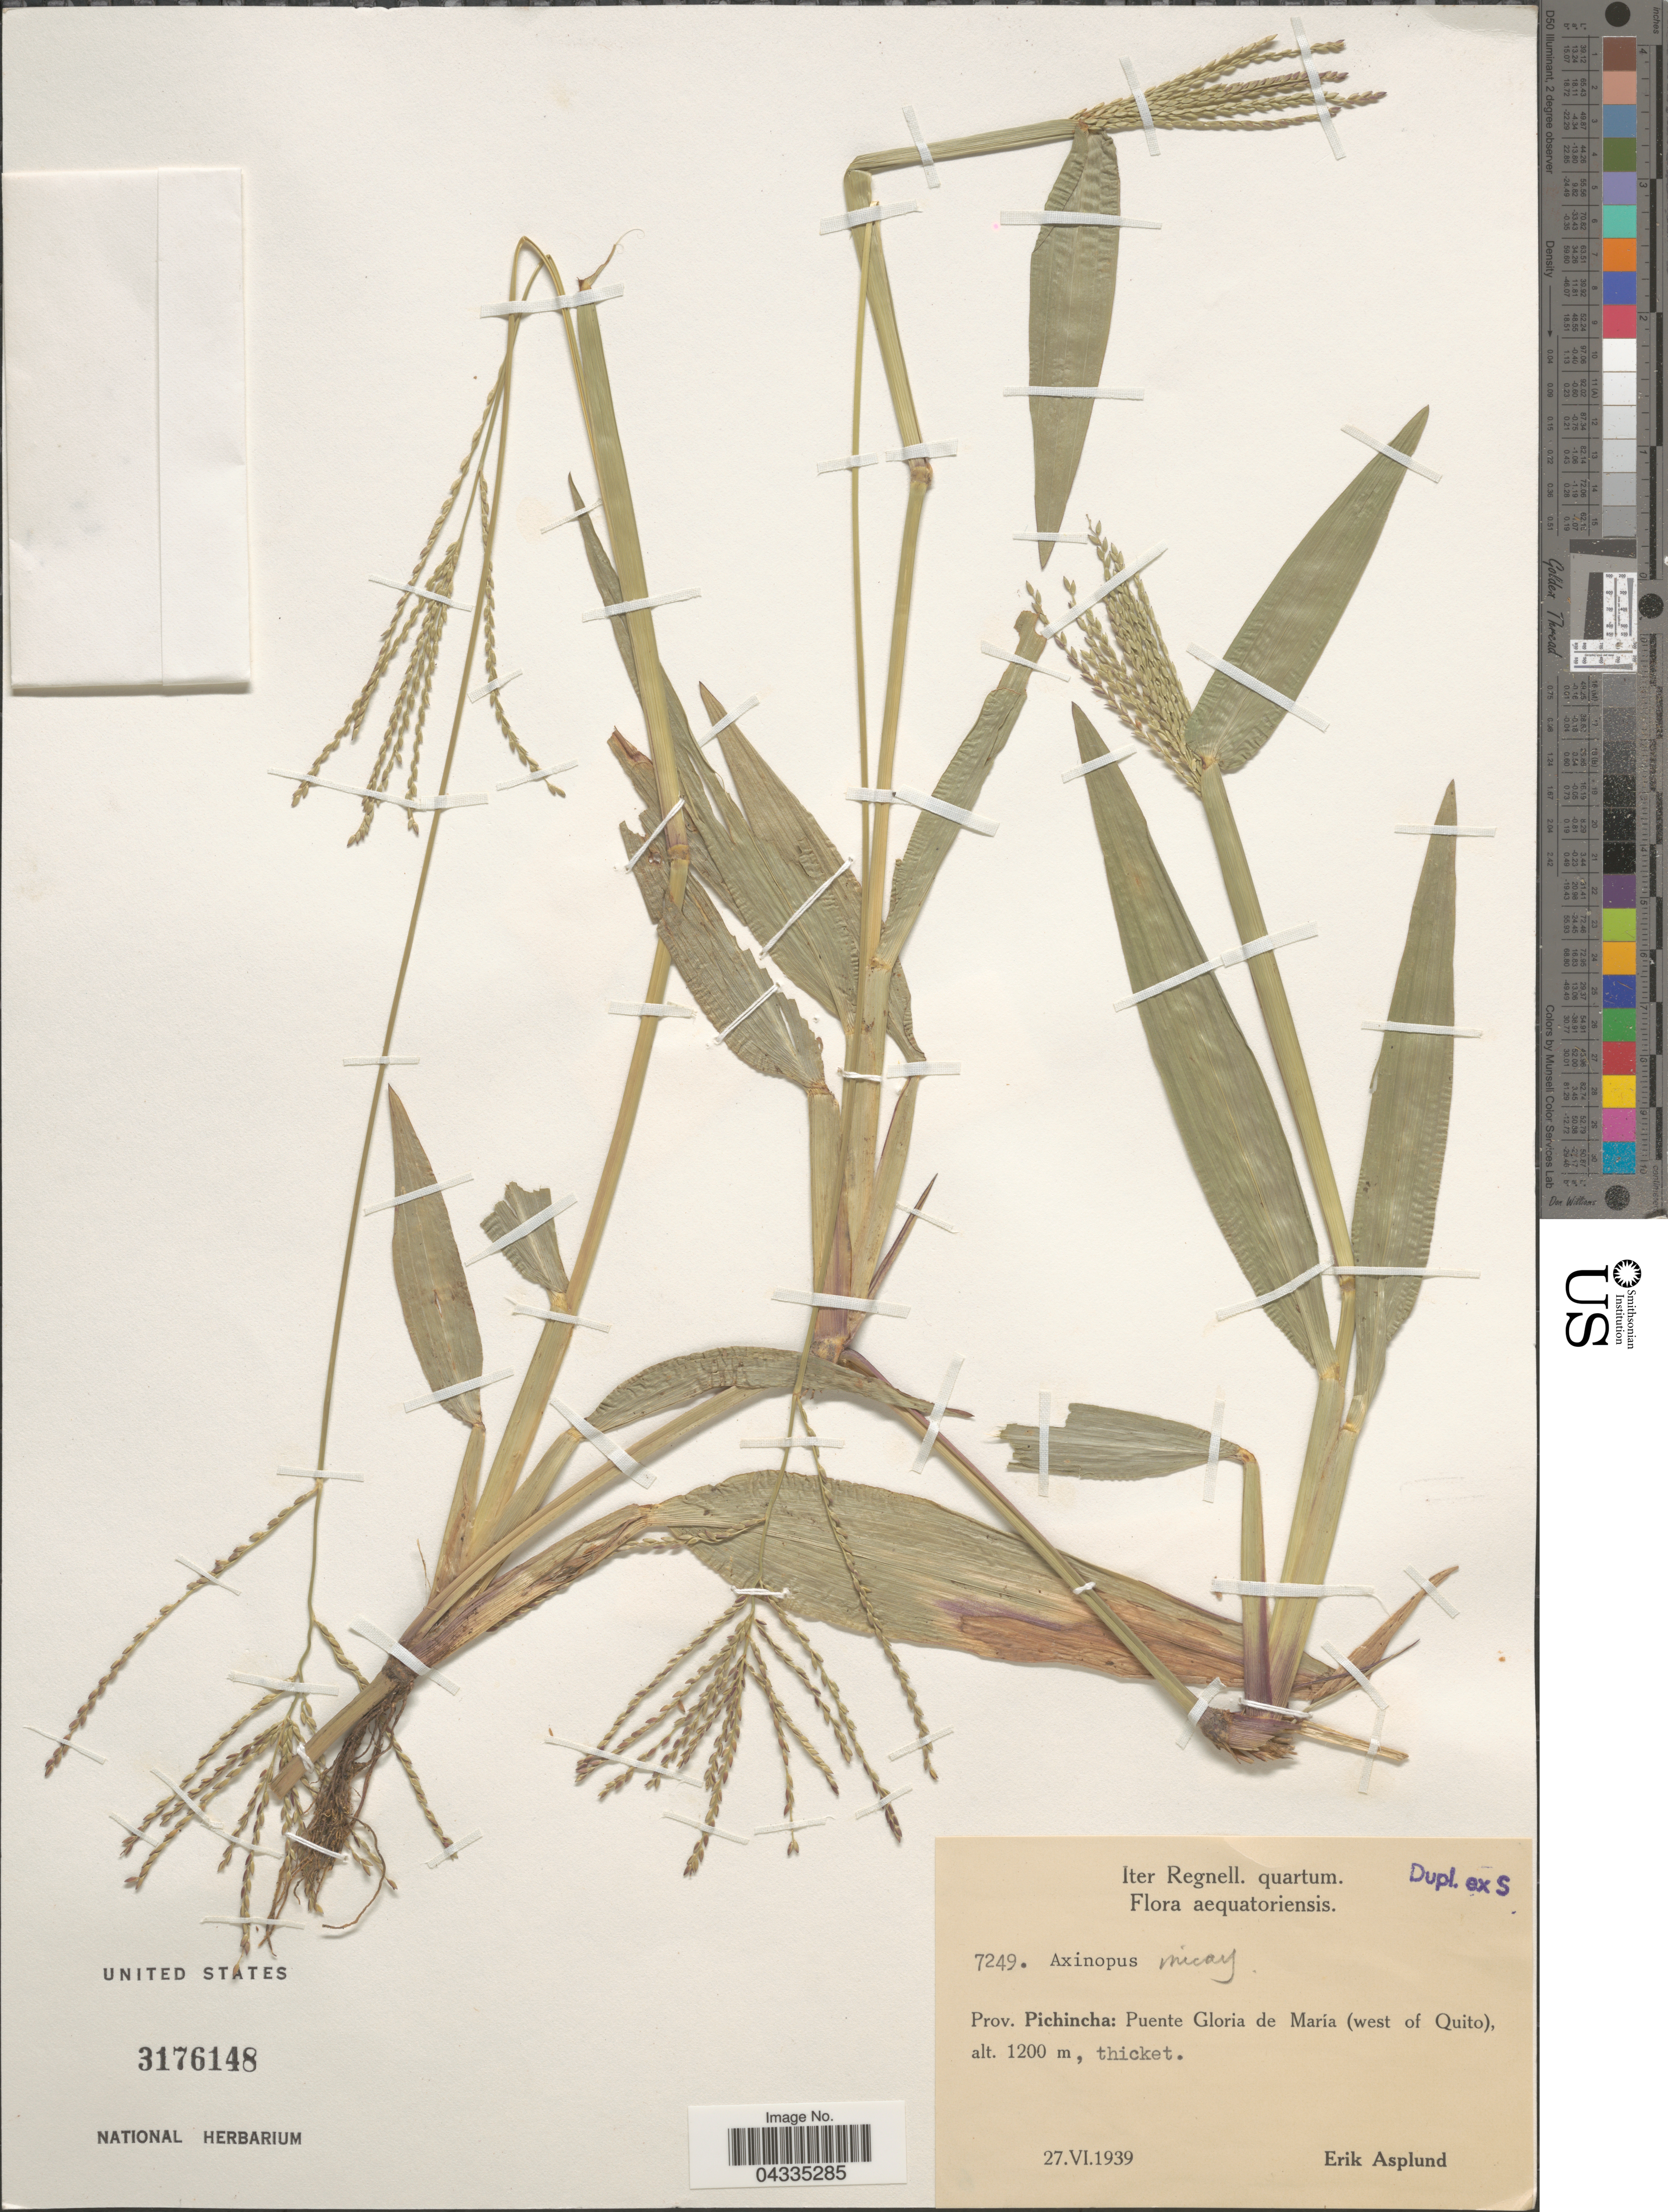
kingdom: Plantae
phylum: Tracheophyta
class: Liliopsida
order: Poales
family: Poaceae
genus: Axonopus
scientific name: Axonopus scoparius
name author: (Flüggé) Kuhlm.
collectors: E. Asplund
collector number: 7249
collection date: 1939-06-27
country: Ecuador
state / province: Pichincha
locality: Iter Regnell. quartum. Aequatoriensis. Puente Gloria de María (west of Quito).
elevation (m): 1200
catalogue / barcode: US 3176148